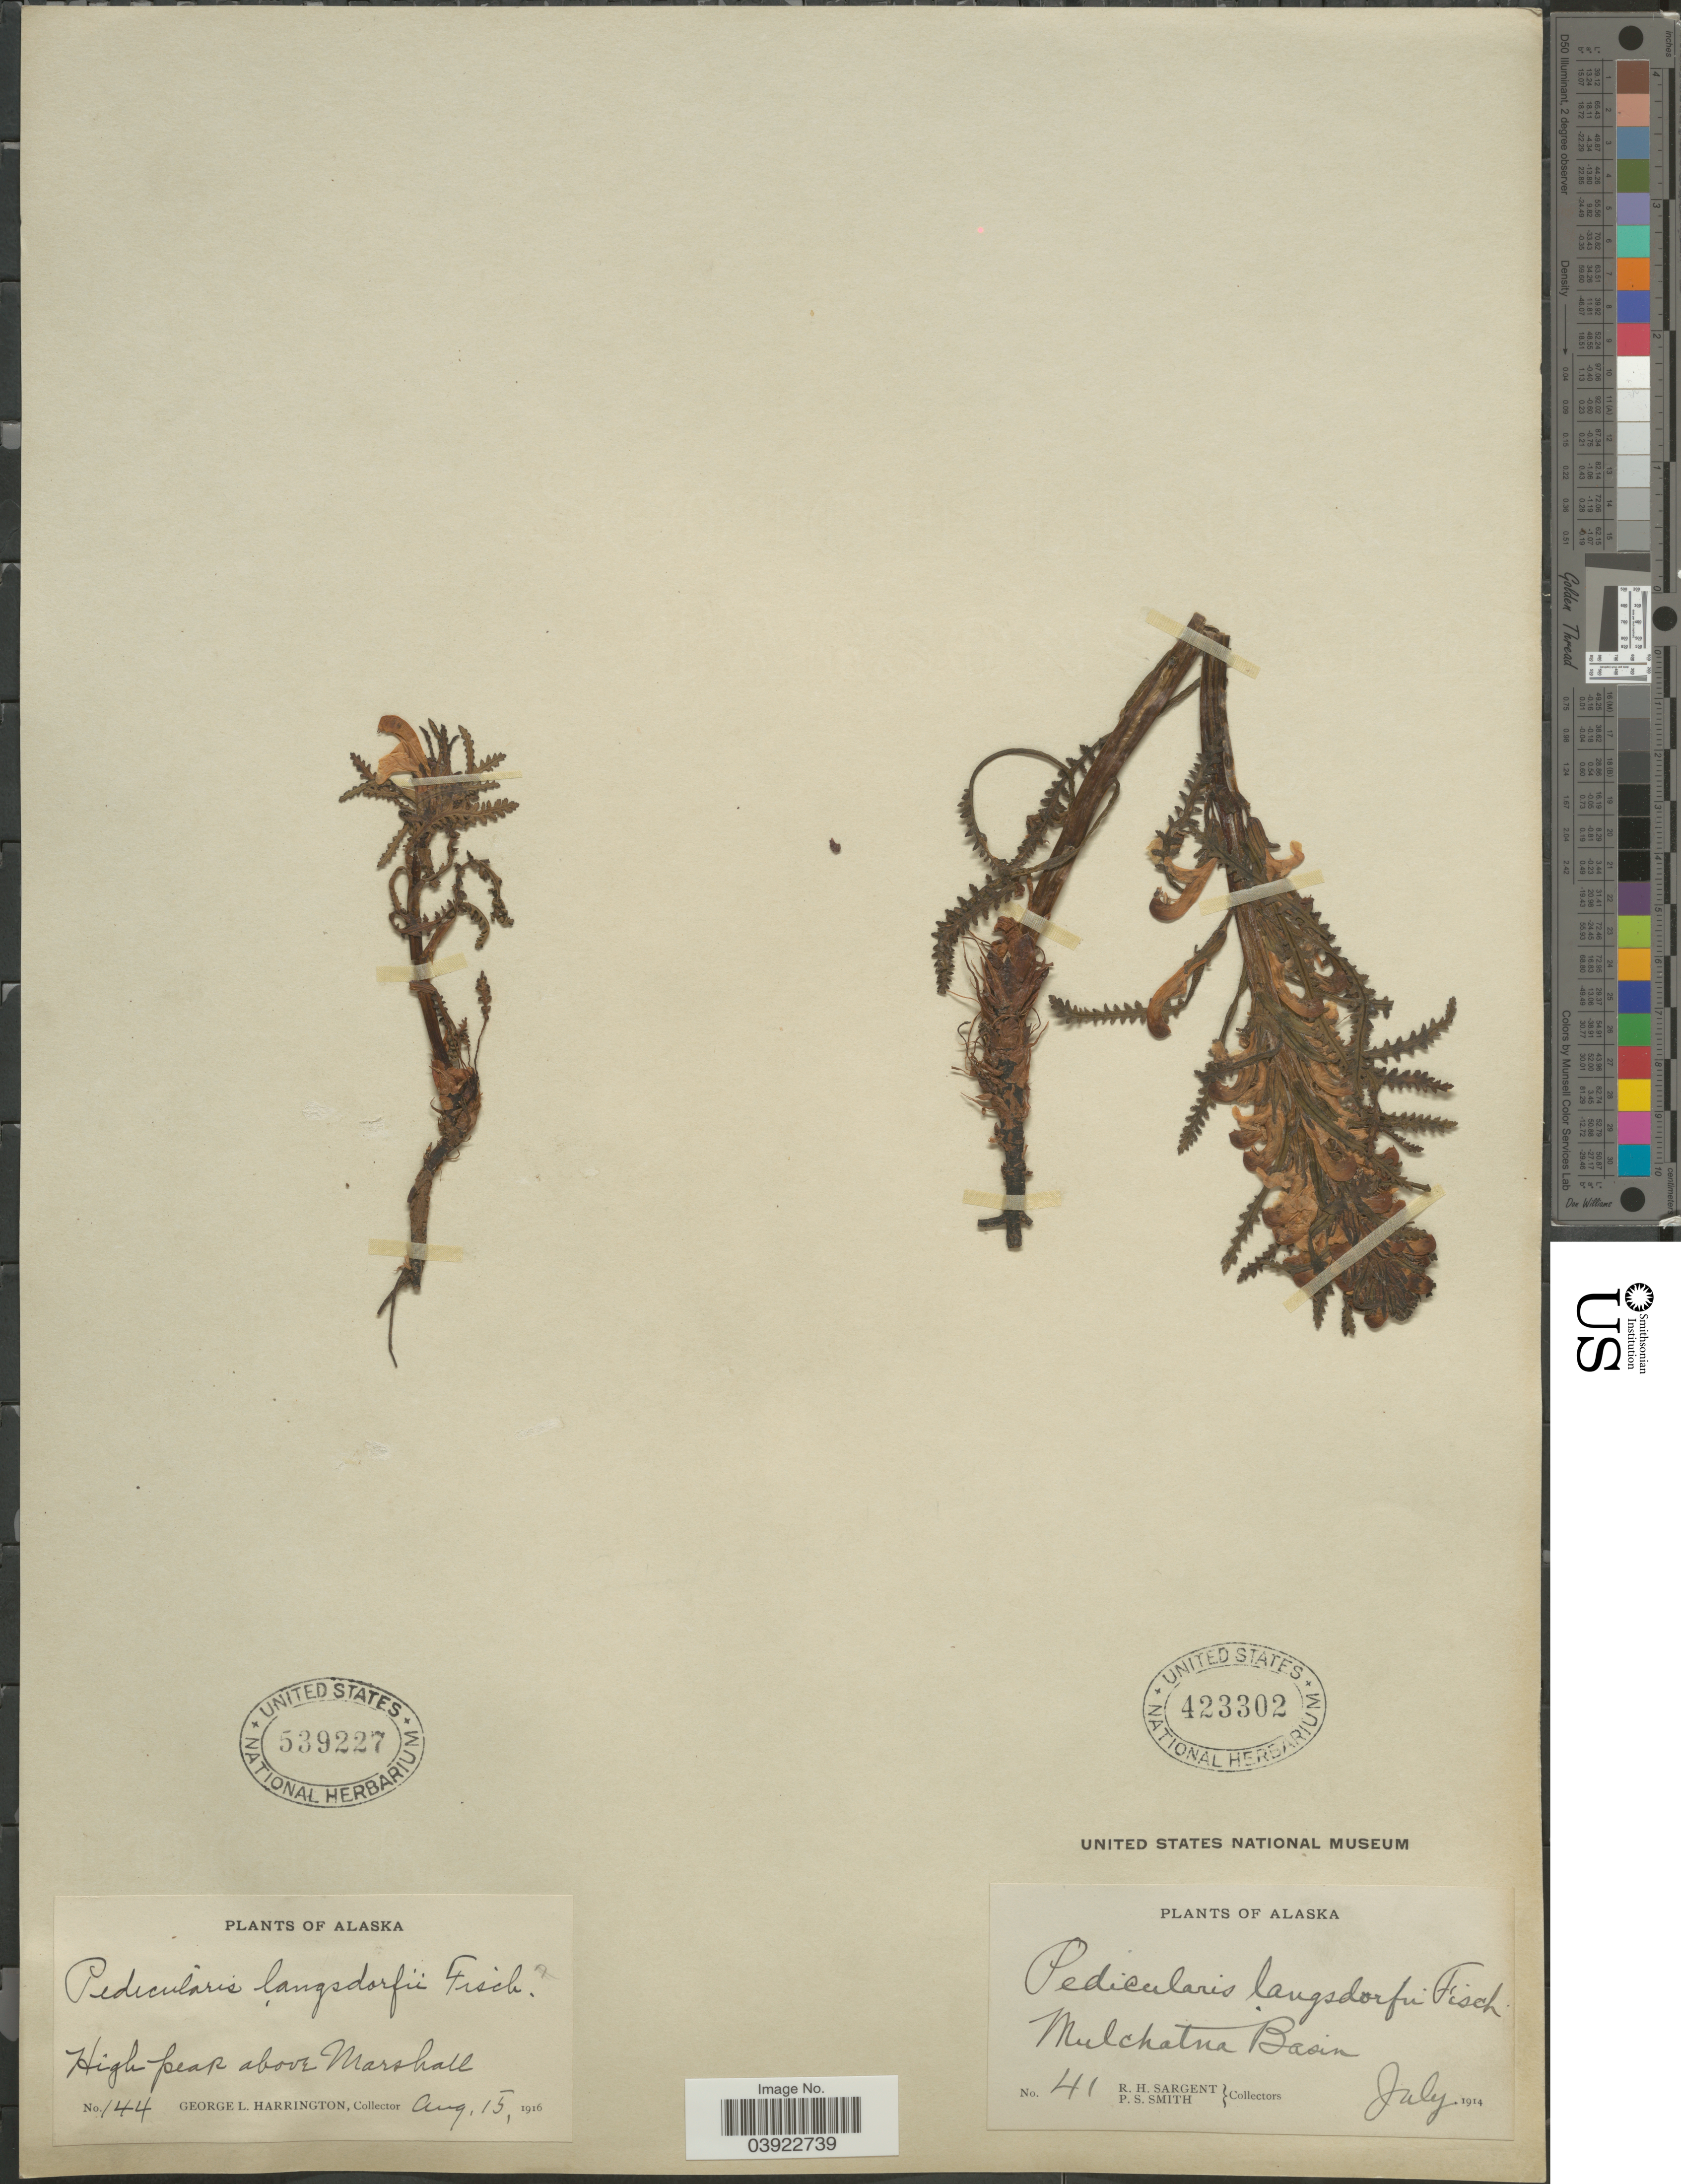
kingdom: Plantae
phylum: Tracheophyta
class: Magnoliopsida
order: Lamiales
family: Orobanchaceae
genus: Pedicularis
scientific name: Pedicularis langsdorffii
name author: Fisch. ex Steven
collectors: R. Sargent & P. Smith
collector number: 41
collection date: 1914-07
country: United States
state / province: Alaska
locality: Mulchatna Basin.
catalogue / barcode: US 423302-2